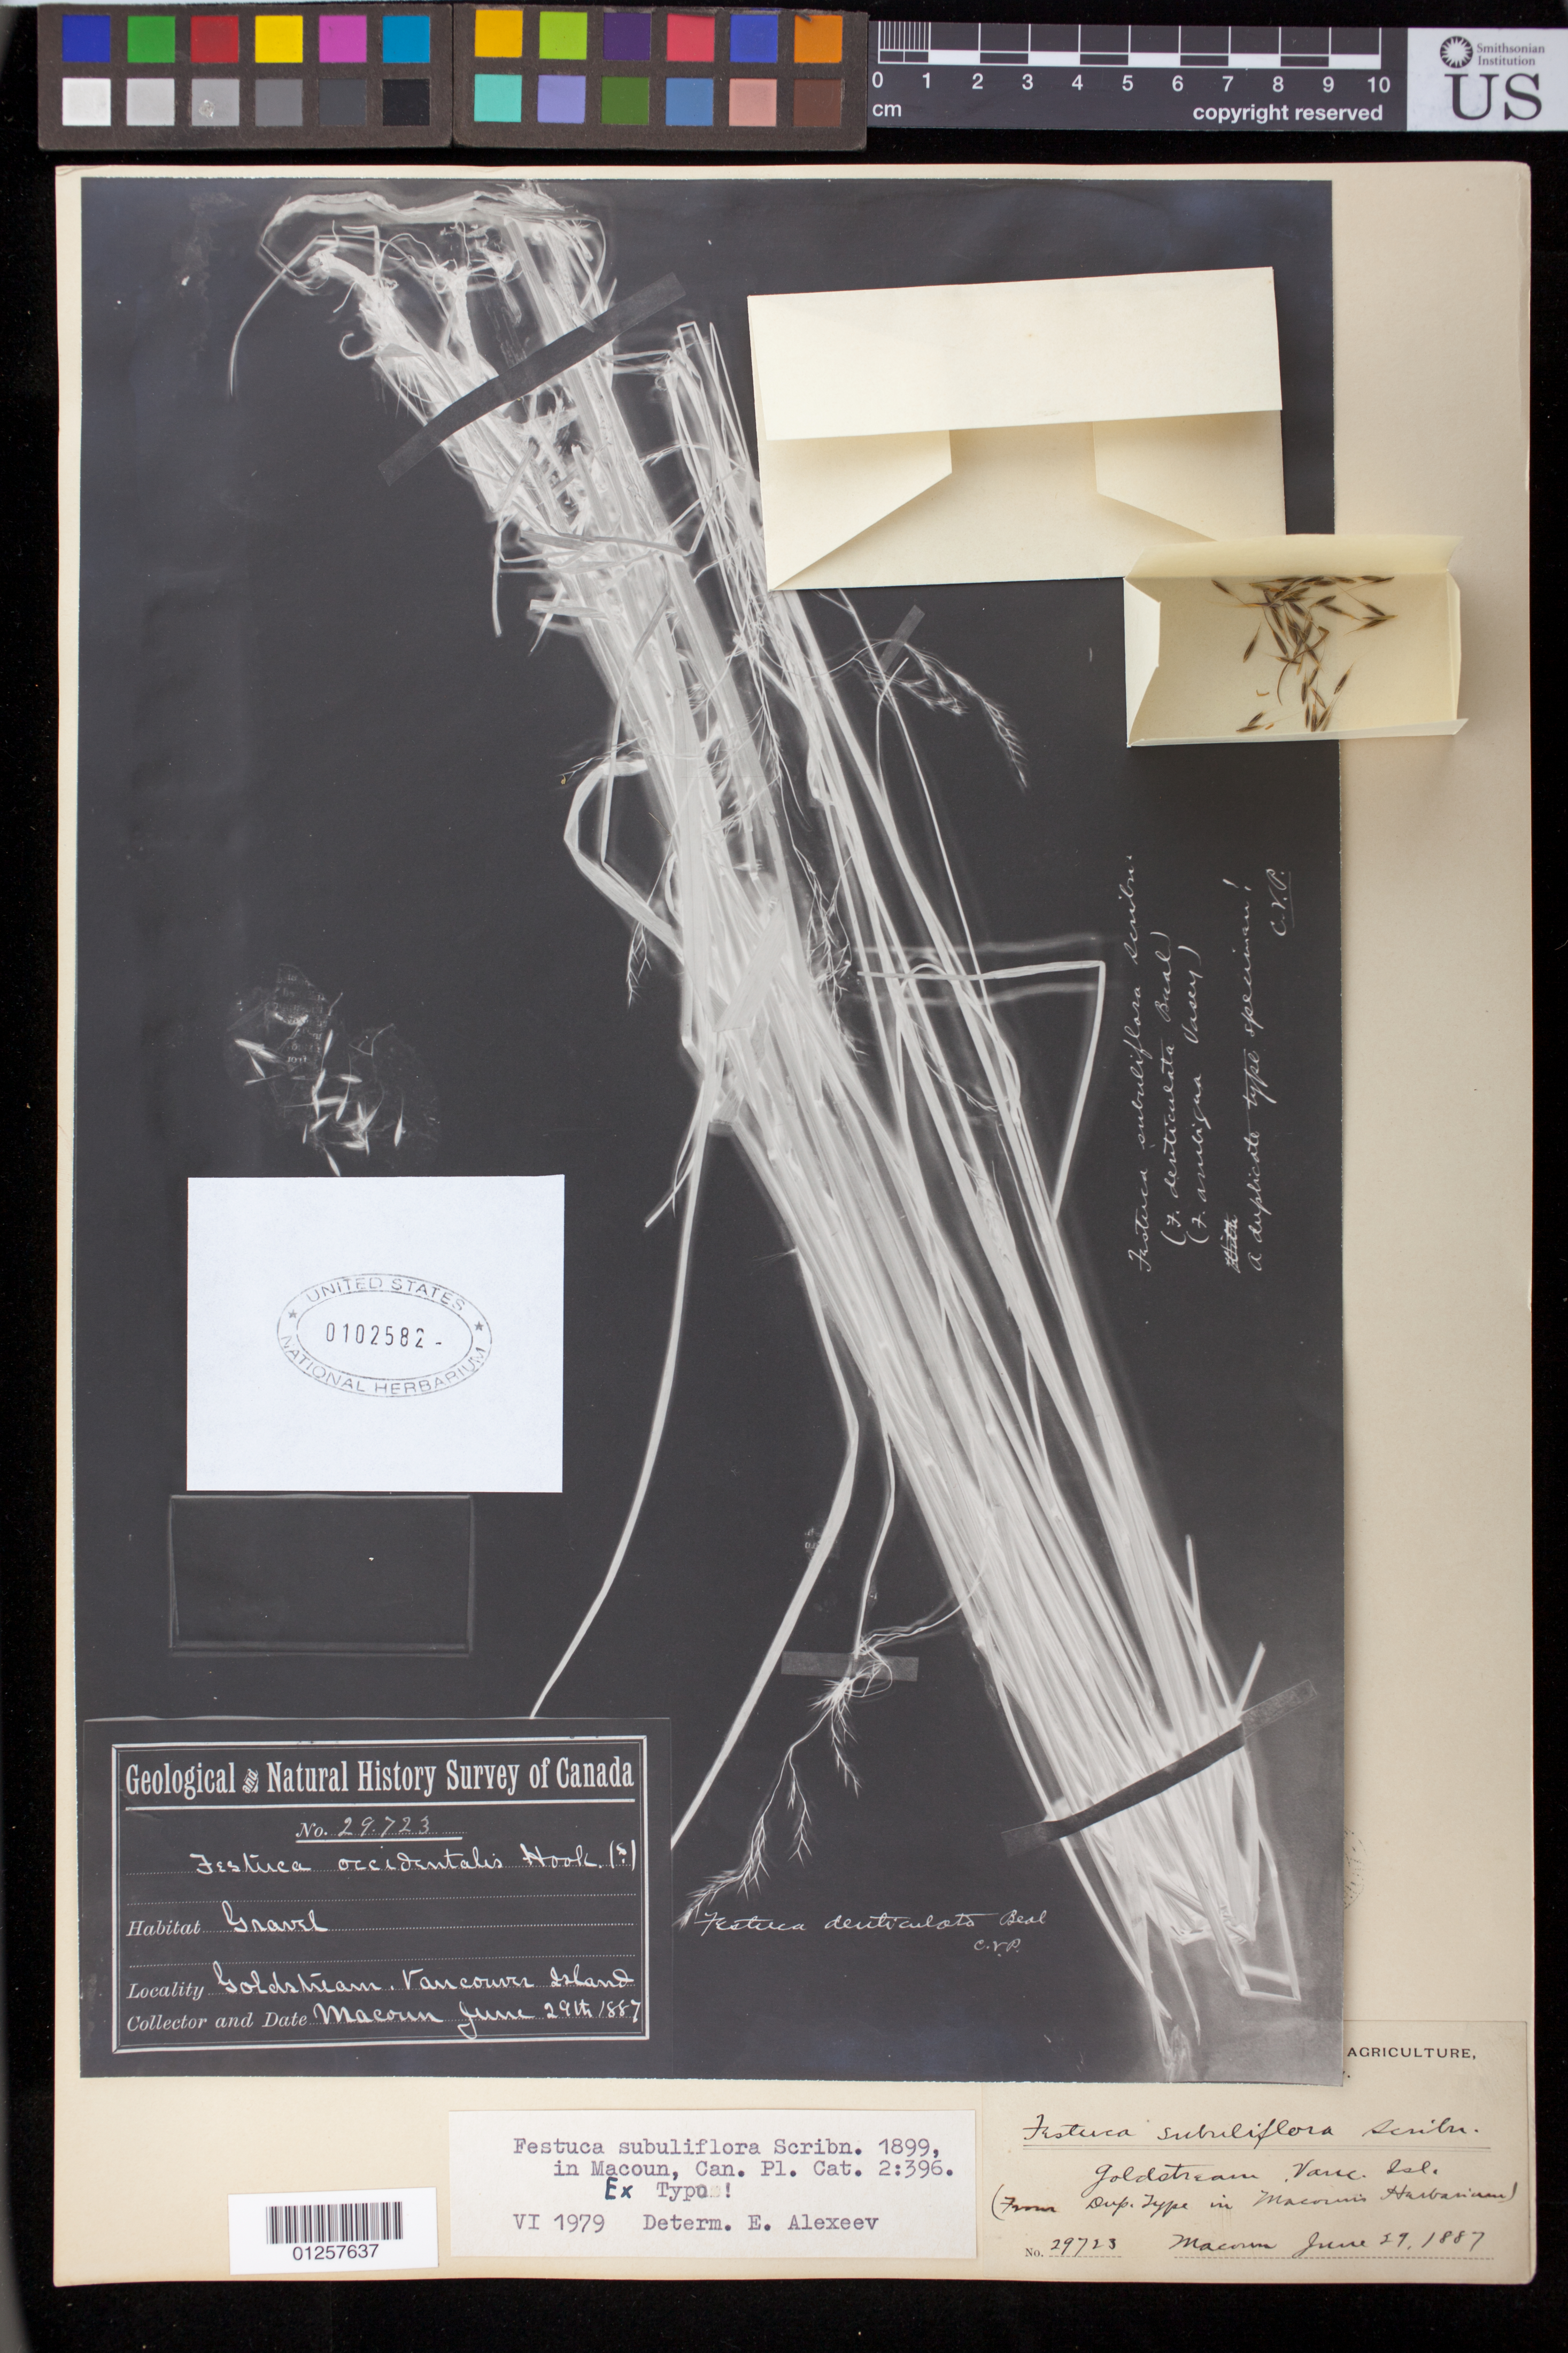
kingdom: Plantae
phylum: Tracheophyta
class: Liliopsida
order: Poales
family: Poaceae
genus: Festuca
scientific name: Festuca subuliflora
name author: Scribn. in Macoun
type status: Type Fragment; Isolectotype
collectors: J. Macoun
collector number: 7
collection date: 1887-06-29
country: Canada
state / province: British Columbia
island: Vancouver Island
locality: Goldstream.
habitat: Gravel.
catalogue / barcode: US 102582